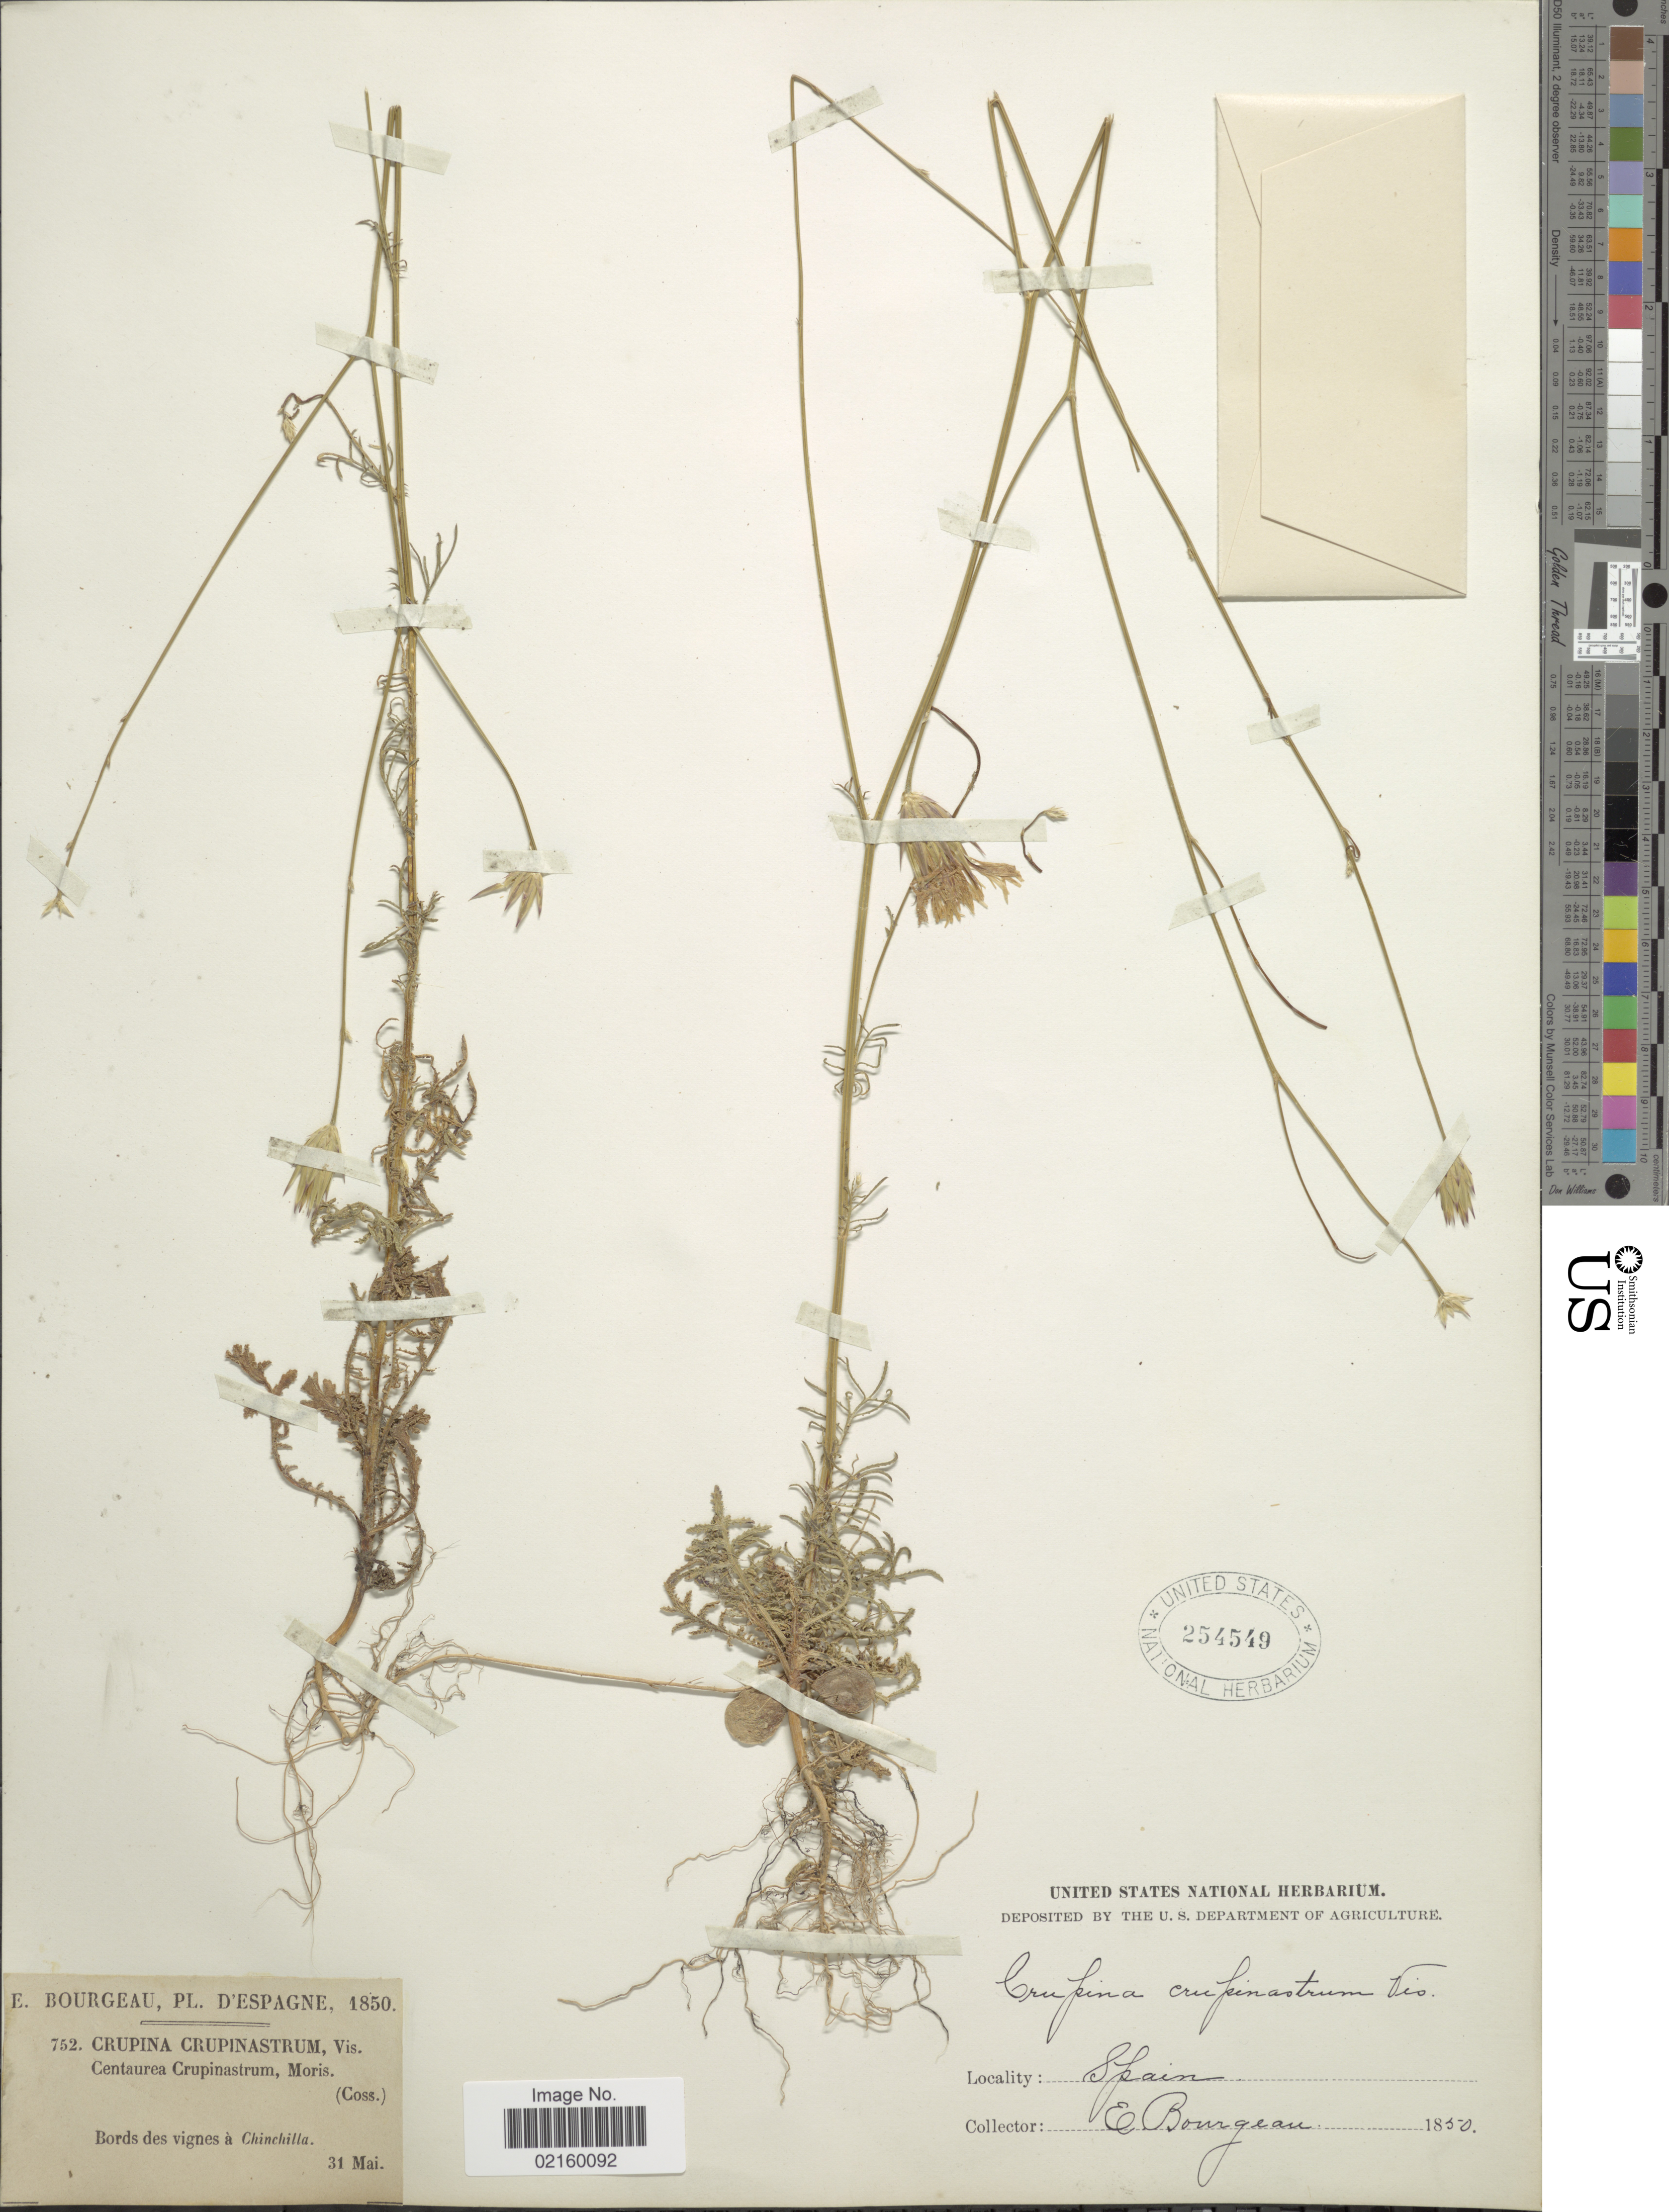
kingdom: Plantae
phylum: Tracheophyta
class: Magnoliopsida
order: Asterales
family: Asteraceae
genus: Crupina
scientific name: Crupina crupinastrum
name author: (Moris)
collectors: E. Bourgeau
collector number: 752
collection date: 1850-05-31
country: Spain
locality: Bords des vignes a Chinchilla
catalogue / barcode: US 254549